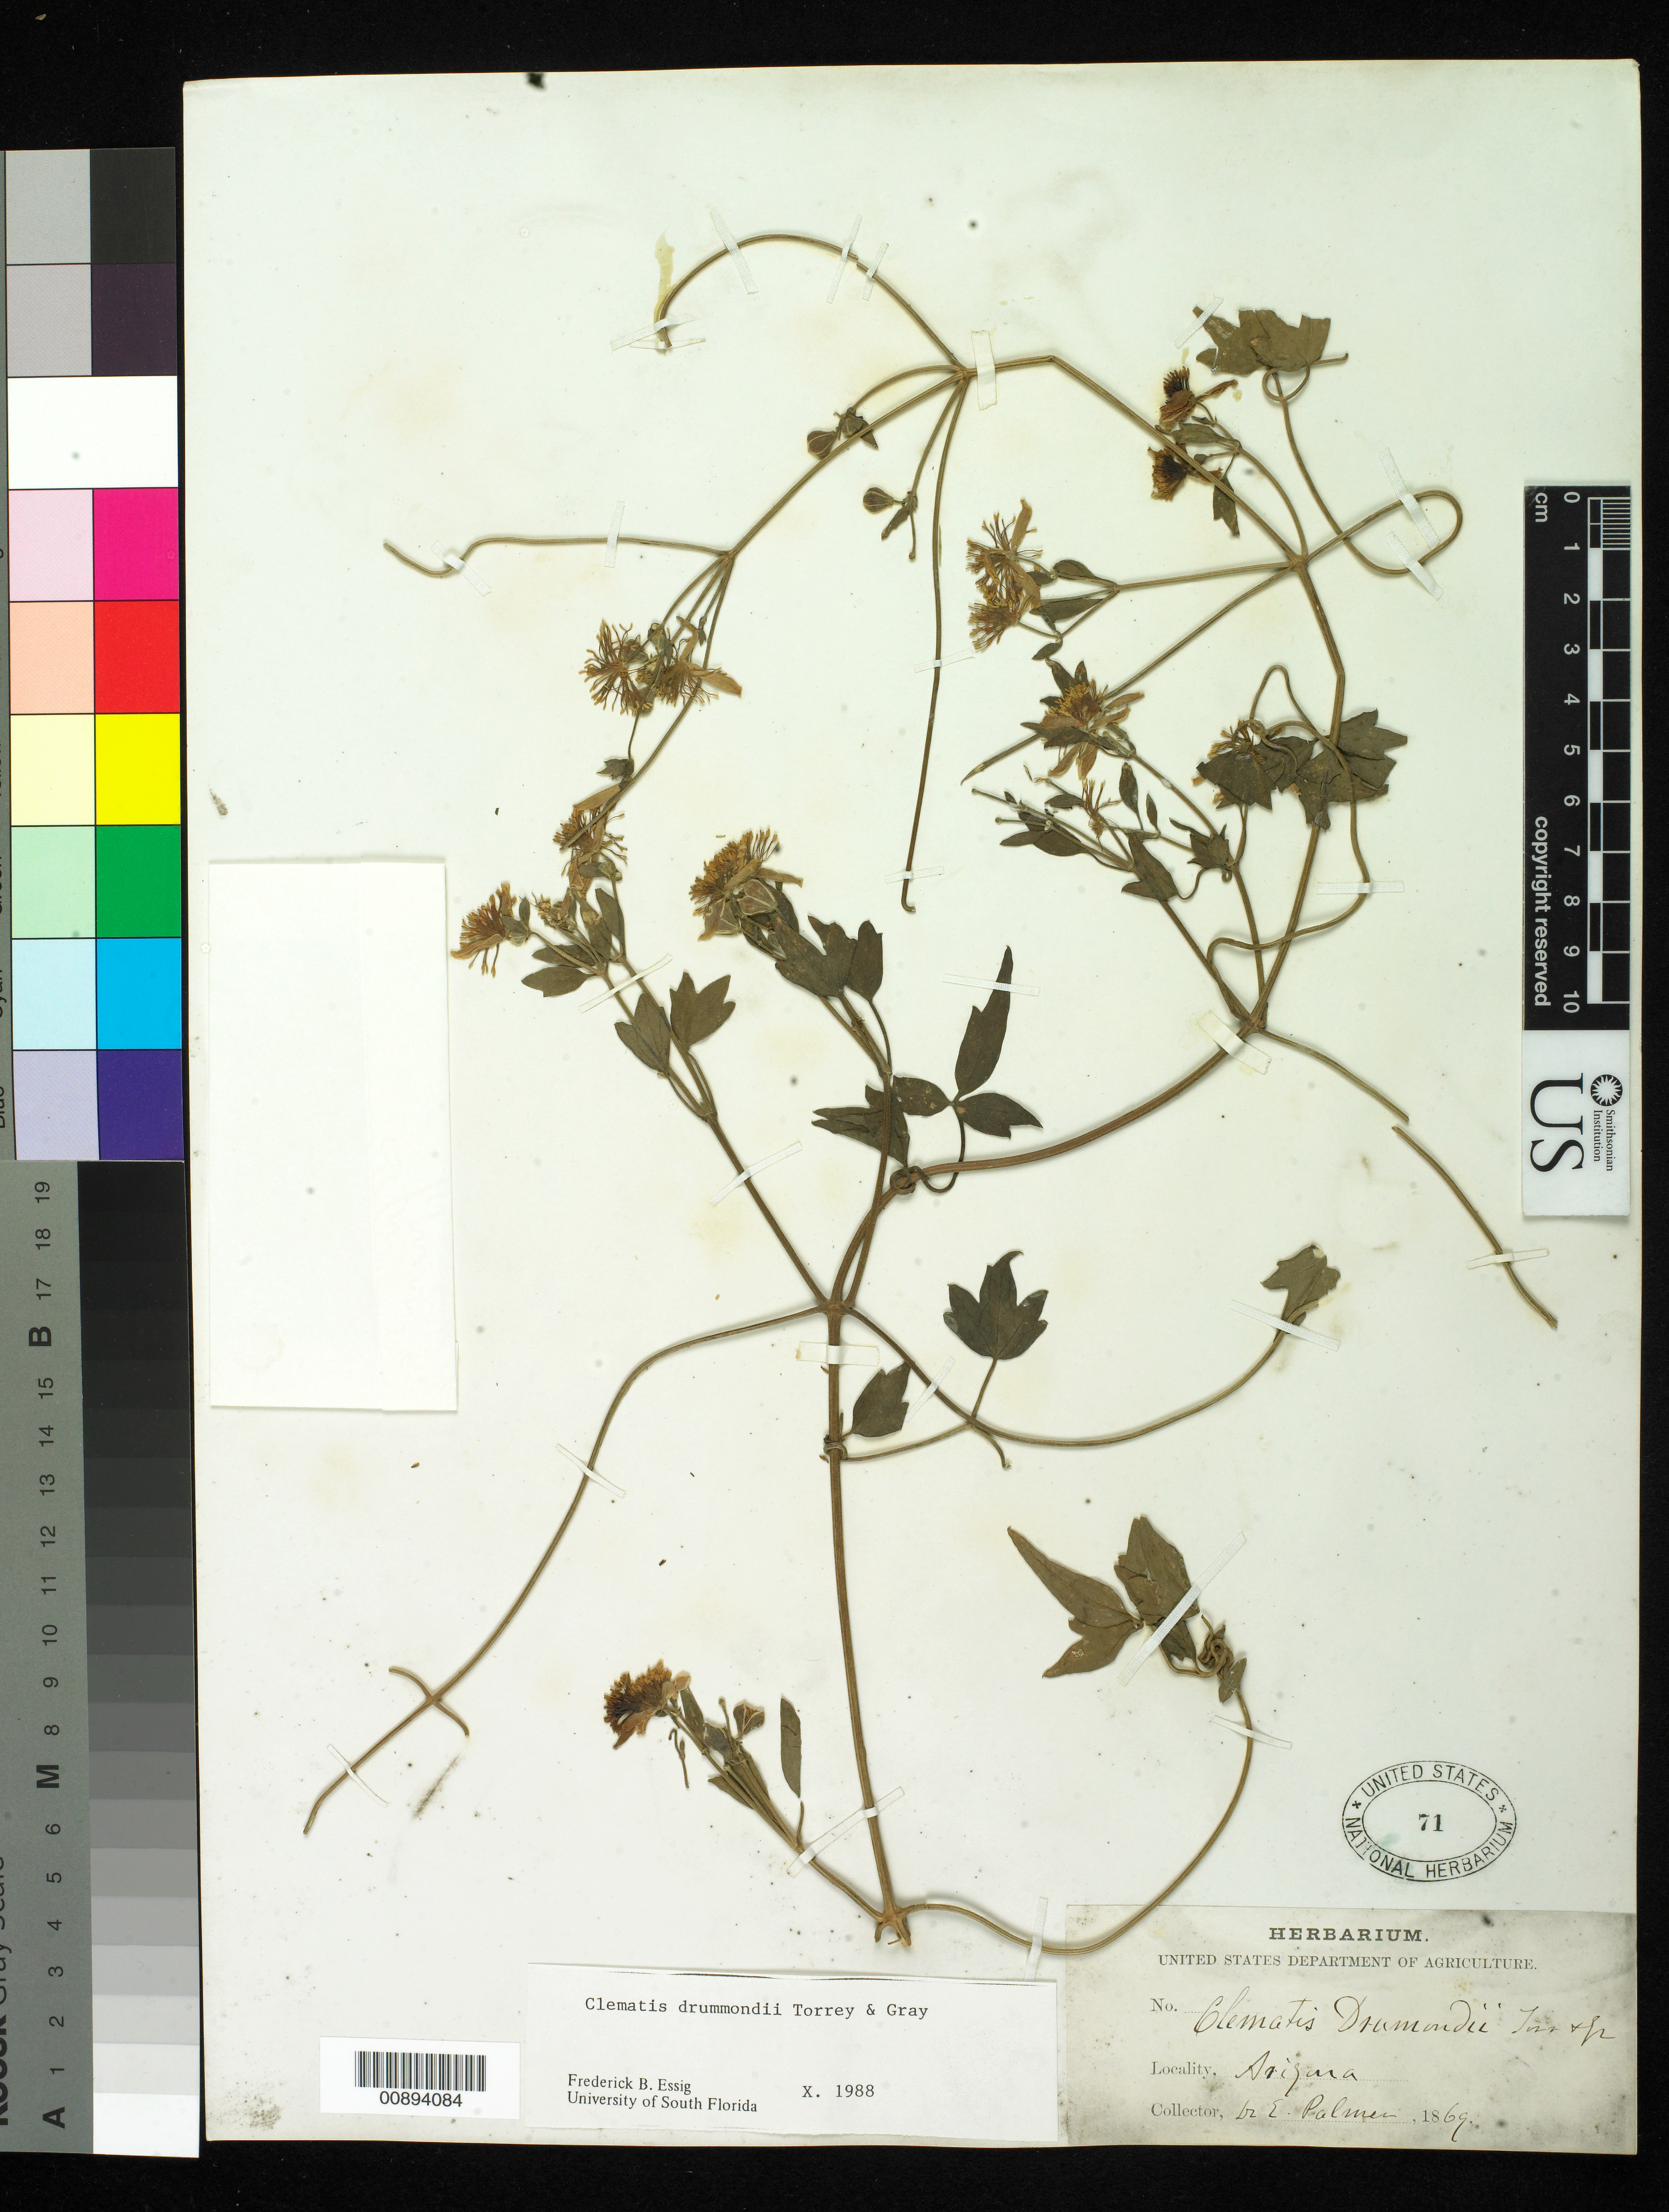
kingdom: Plantae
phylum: Tracheophyta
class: Magnoliopsida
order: Ranunculales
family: Ranunculaceae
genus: Clematis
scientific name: Clematis drummondii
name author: Torr. & A. Gray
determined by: Essig, Frederick B.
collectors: E. Palmer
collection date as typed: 1869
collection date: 1869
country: United States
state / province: Arizona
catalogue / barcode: US 71